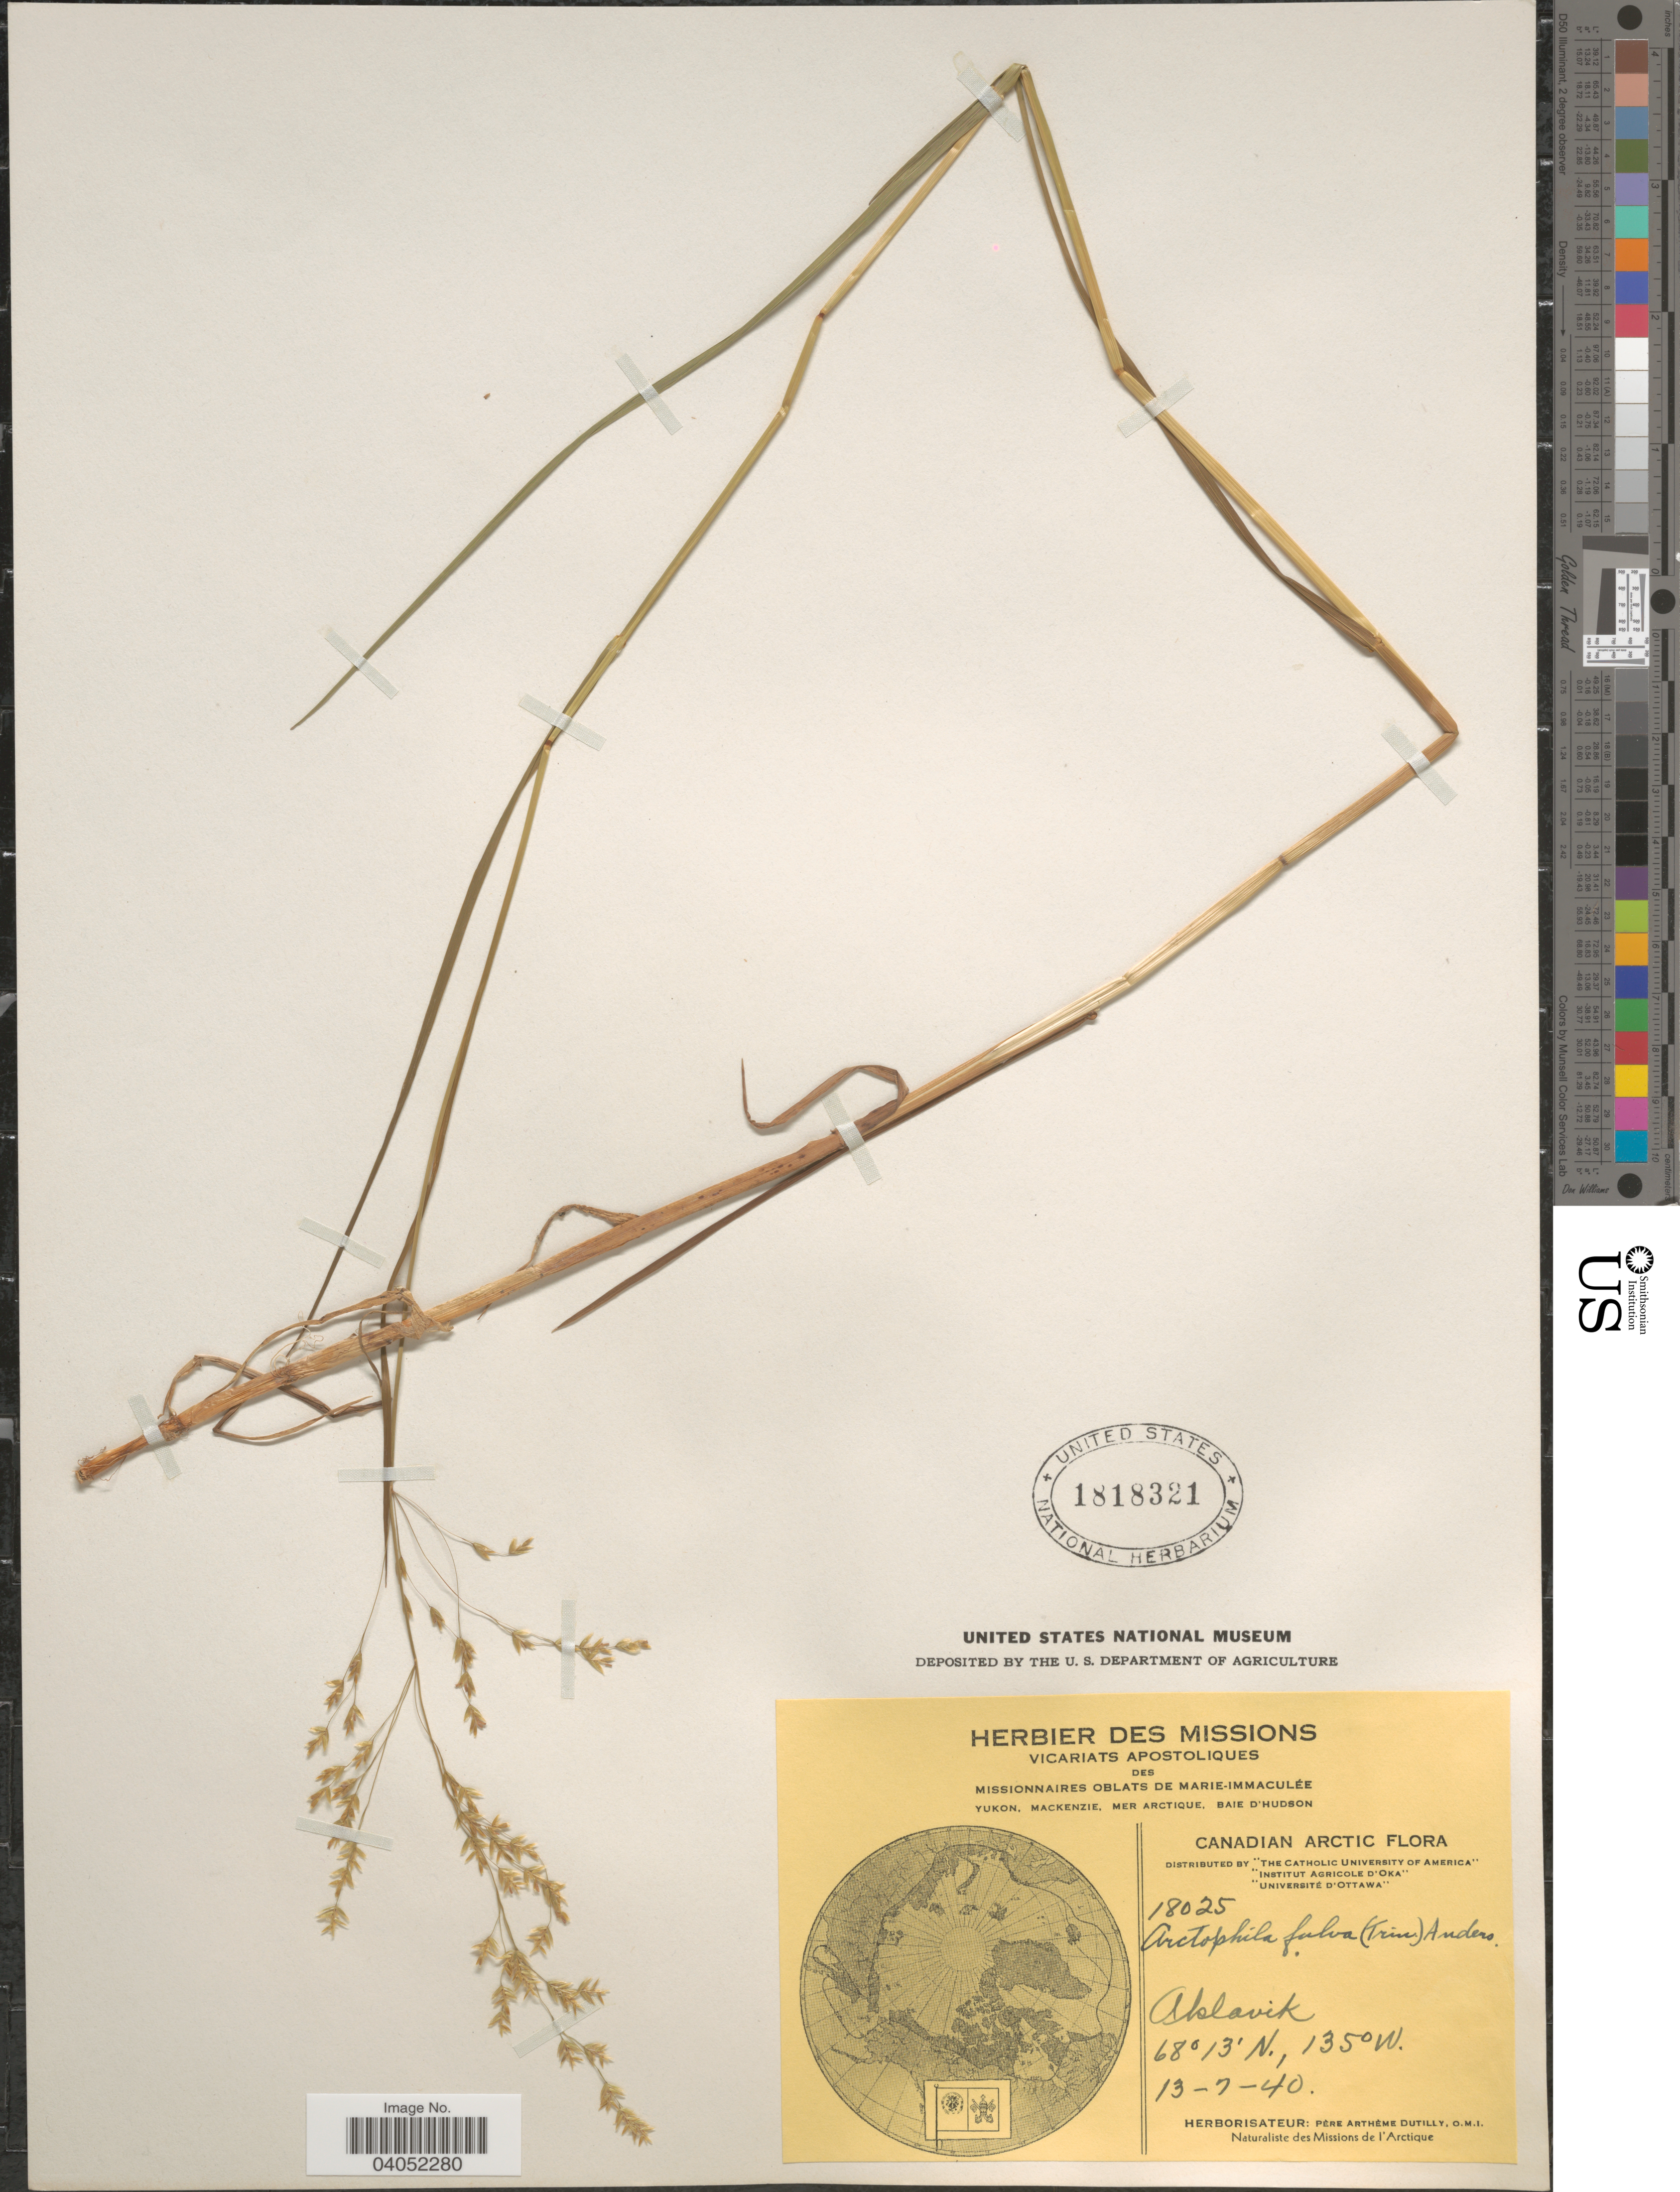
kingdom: Plantae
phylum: Tracheophyta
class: Liliopsida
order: Poales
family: Poaceae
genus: Arctophila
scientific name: Arctophila fulva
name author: (Trin.) Andersson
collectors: P. Dutilly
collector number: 18025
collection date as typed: Transcribed d/m/y: 13/7/40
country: Canada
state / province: Northwest Territories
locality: Canadian Arctic. Aklavik.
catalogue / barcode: US 1818321